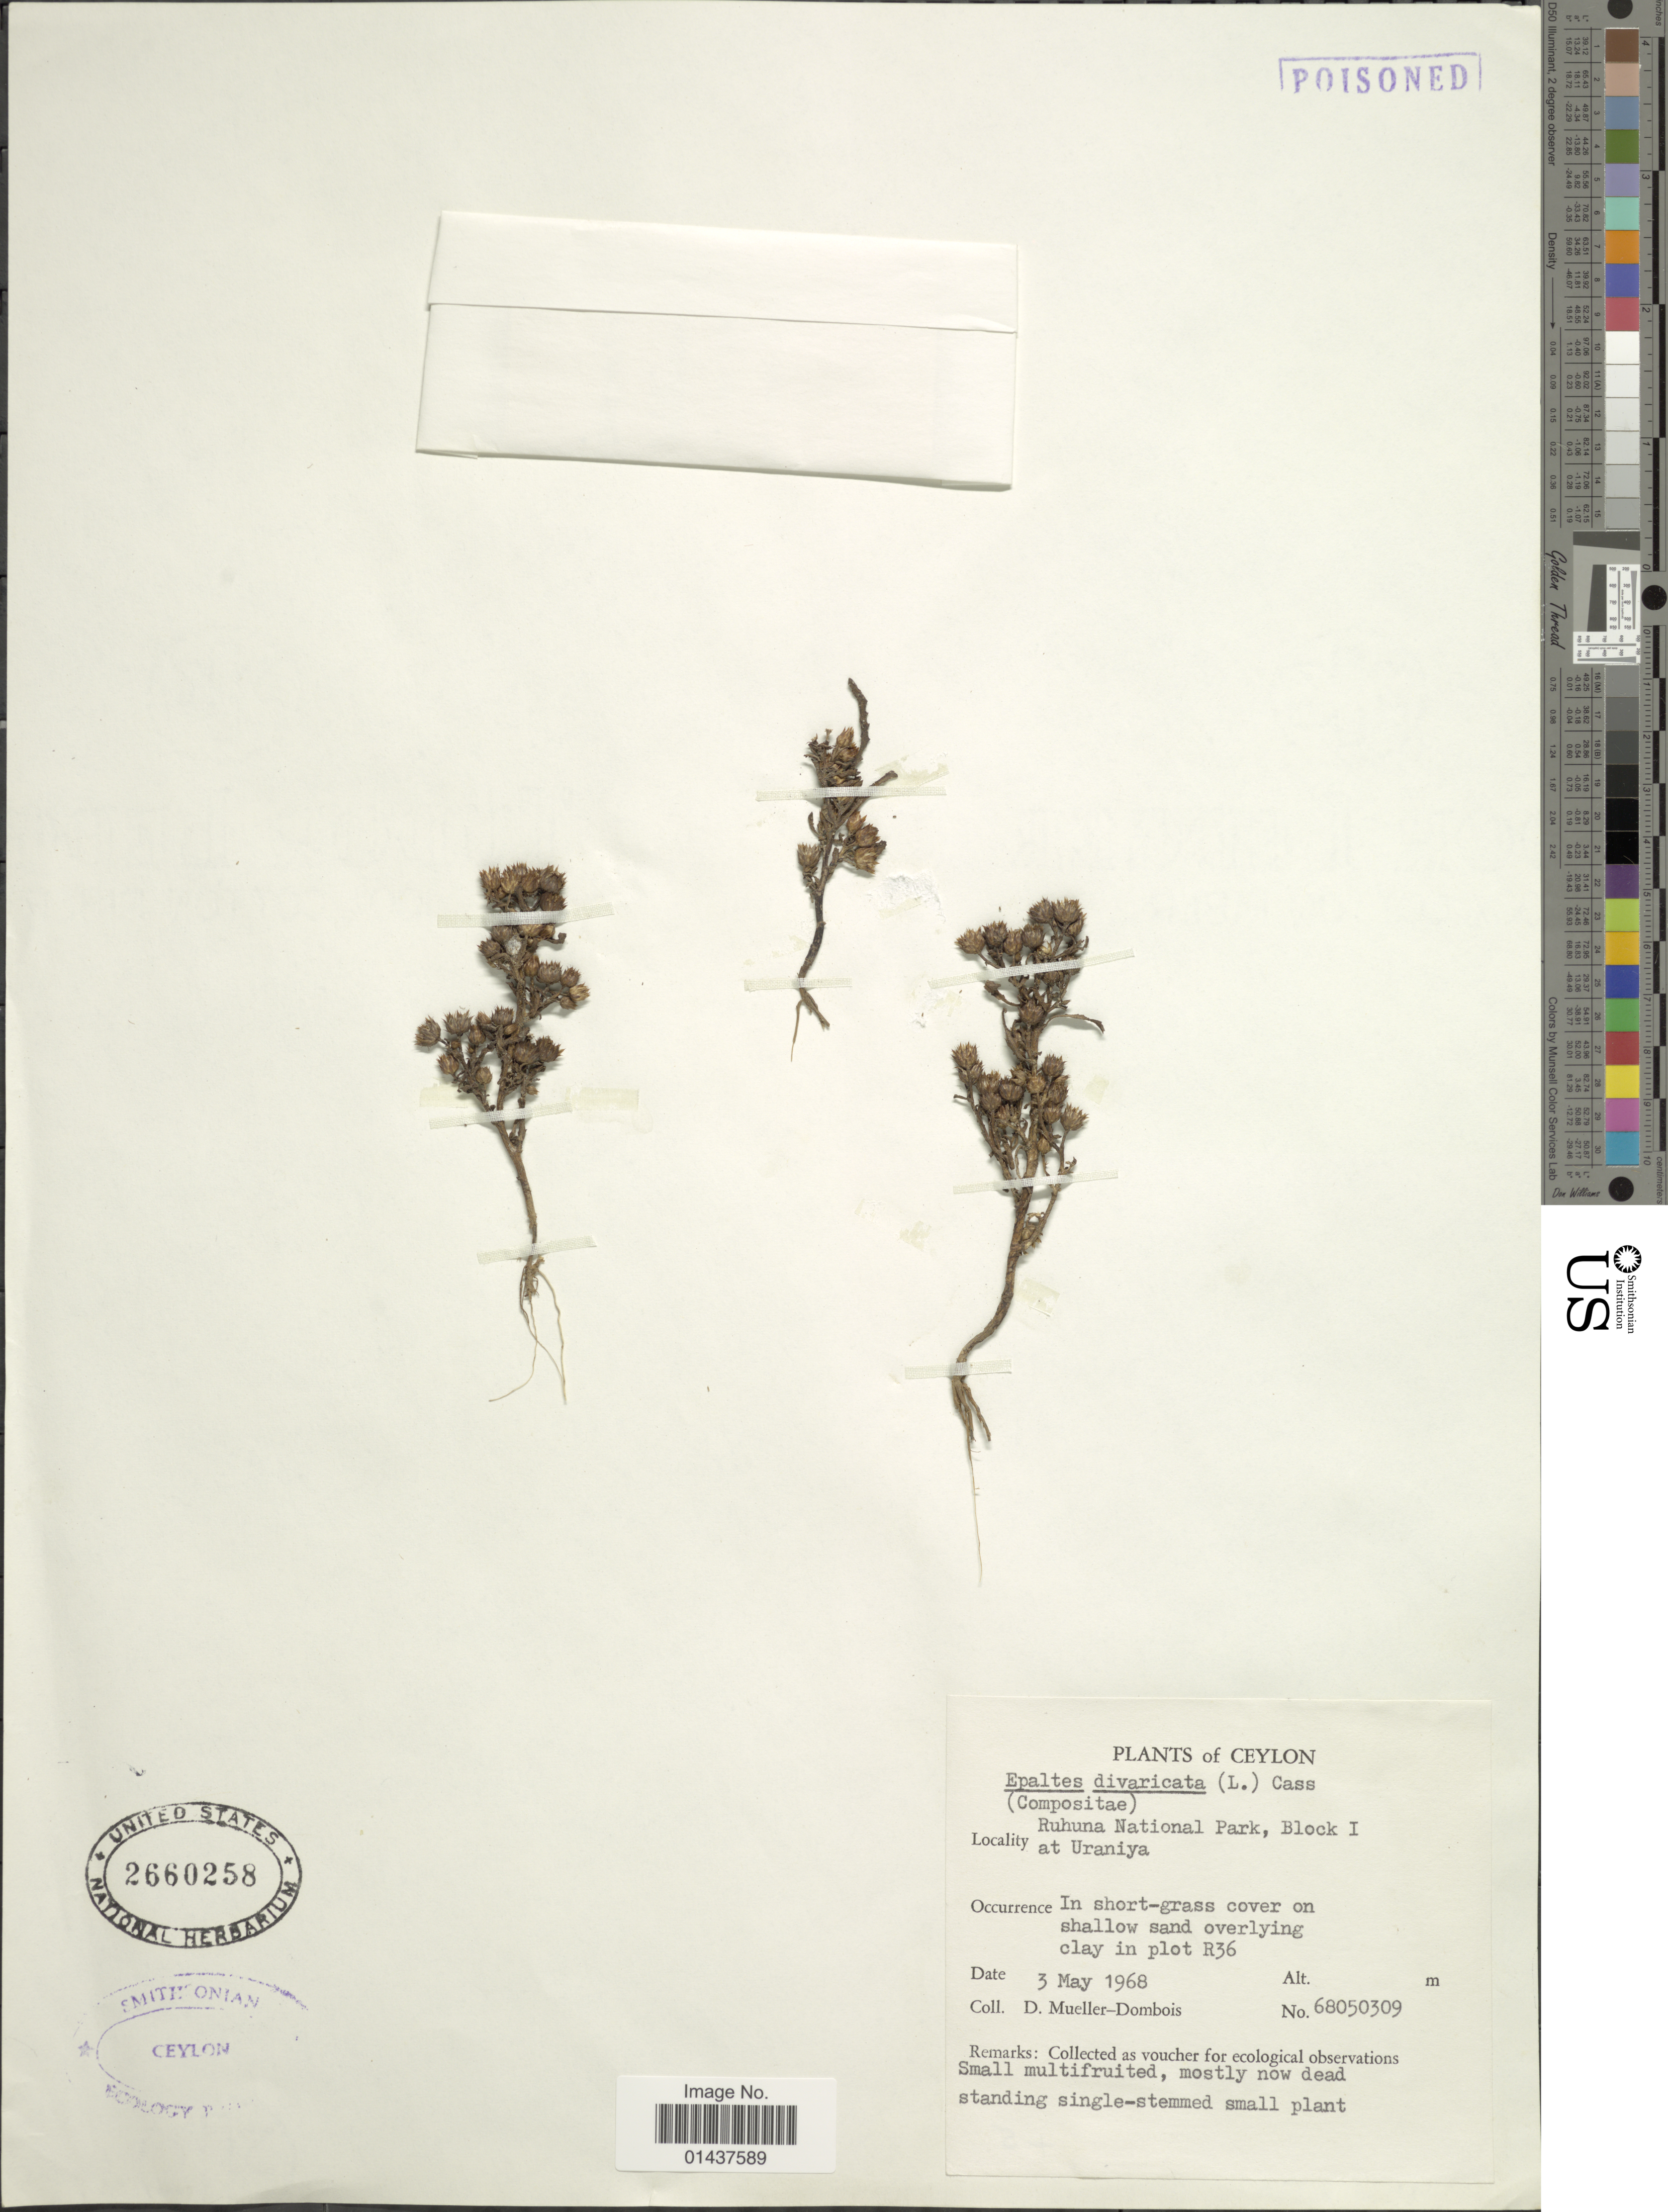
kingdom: Plantae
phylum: Tracheophyta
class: Magnoliopsida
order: Asterales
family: Asteraceae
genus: Epaltes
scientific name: Epaltes divaricata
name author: (L.) Cass.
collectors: D. Mueller-Dombois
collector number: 68050309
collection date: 1968-05-03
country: Sri Lanka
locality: Ceylon, Ruhuna National Park, Block I at Uraniya, plot R36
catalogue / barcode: US 2660258